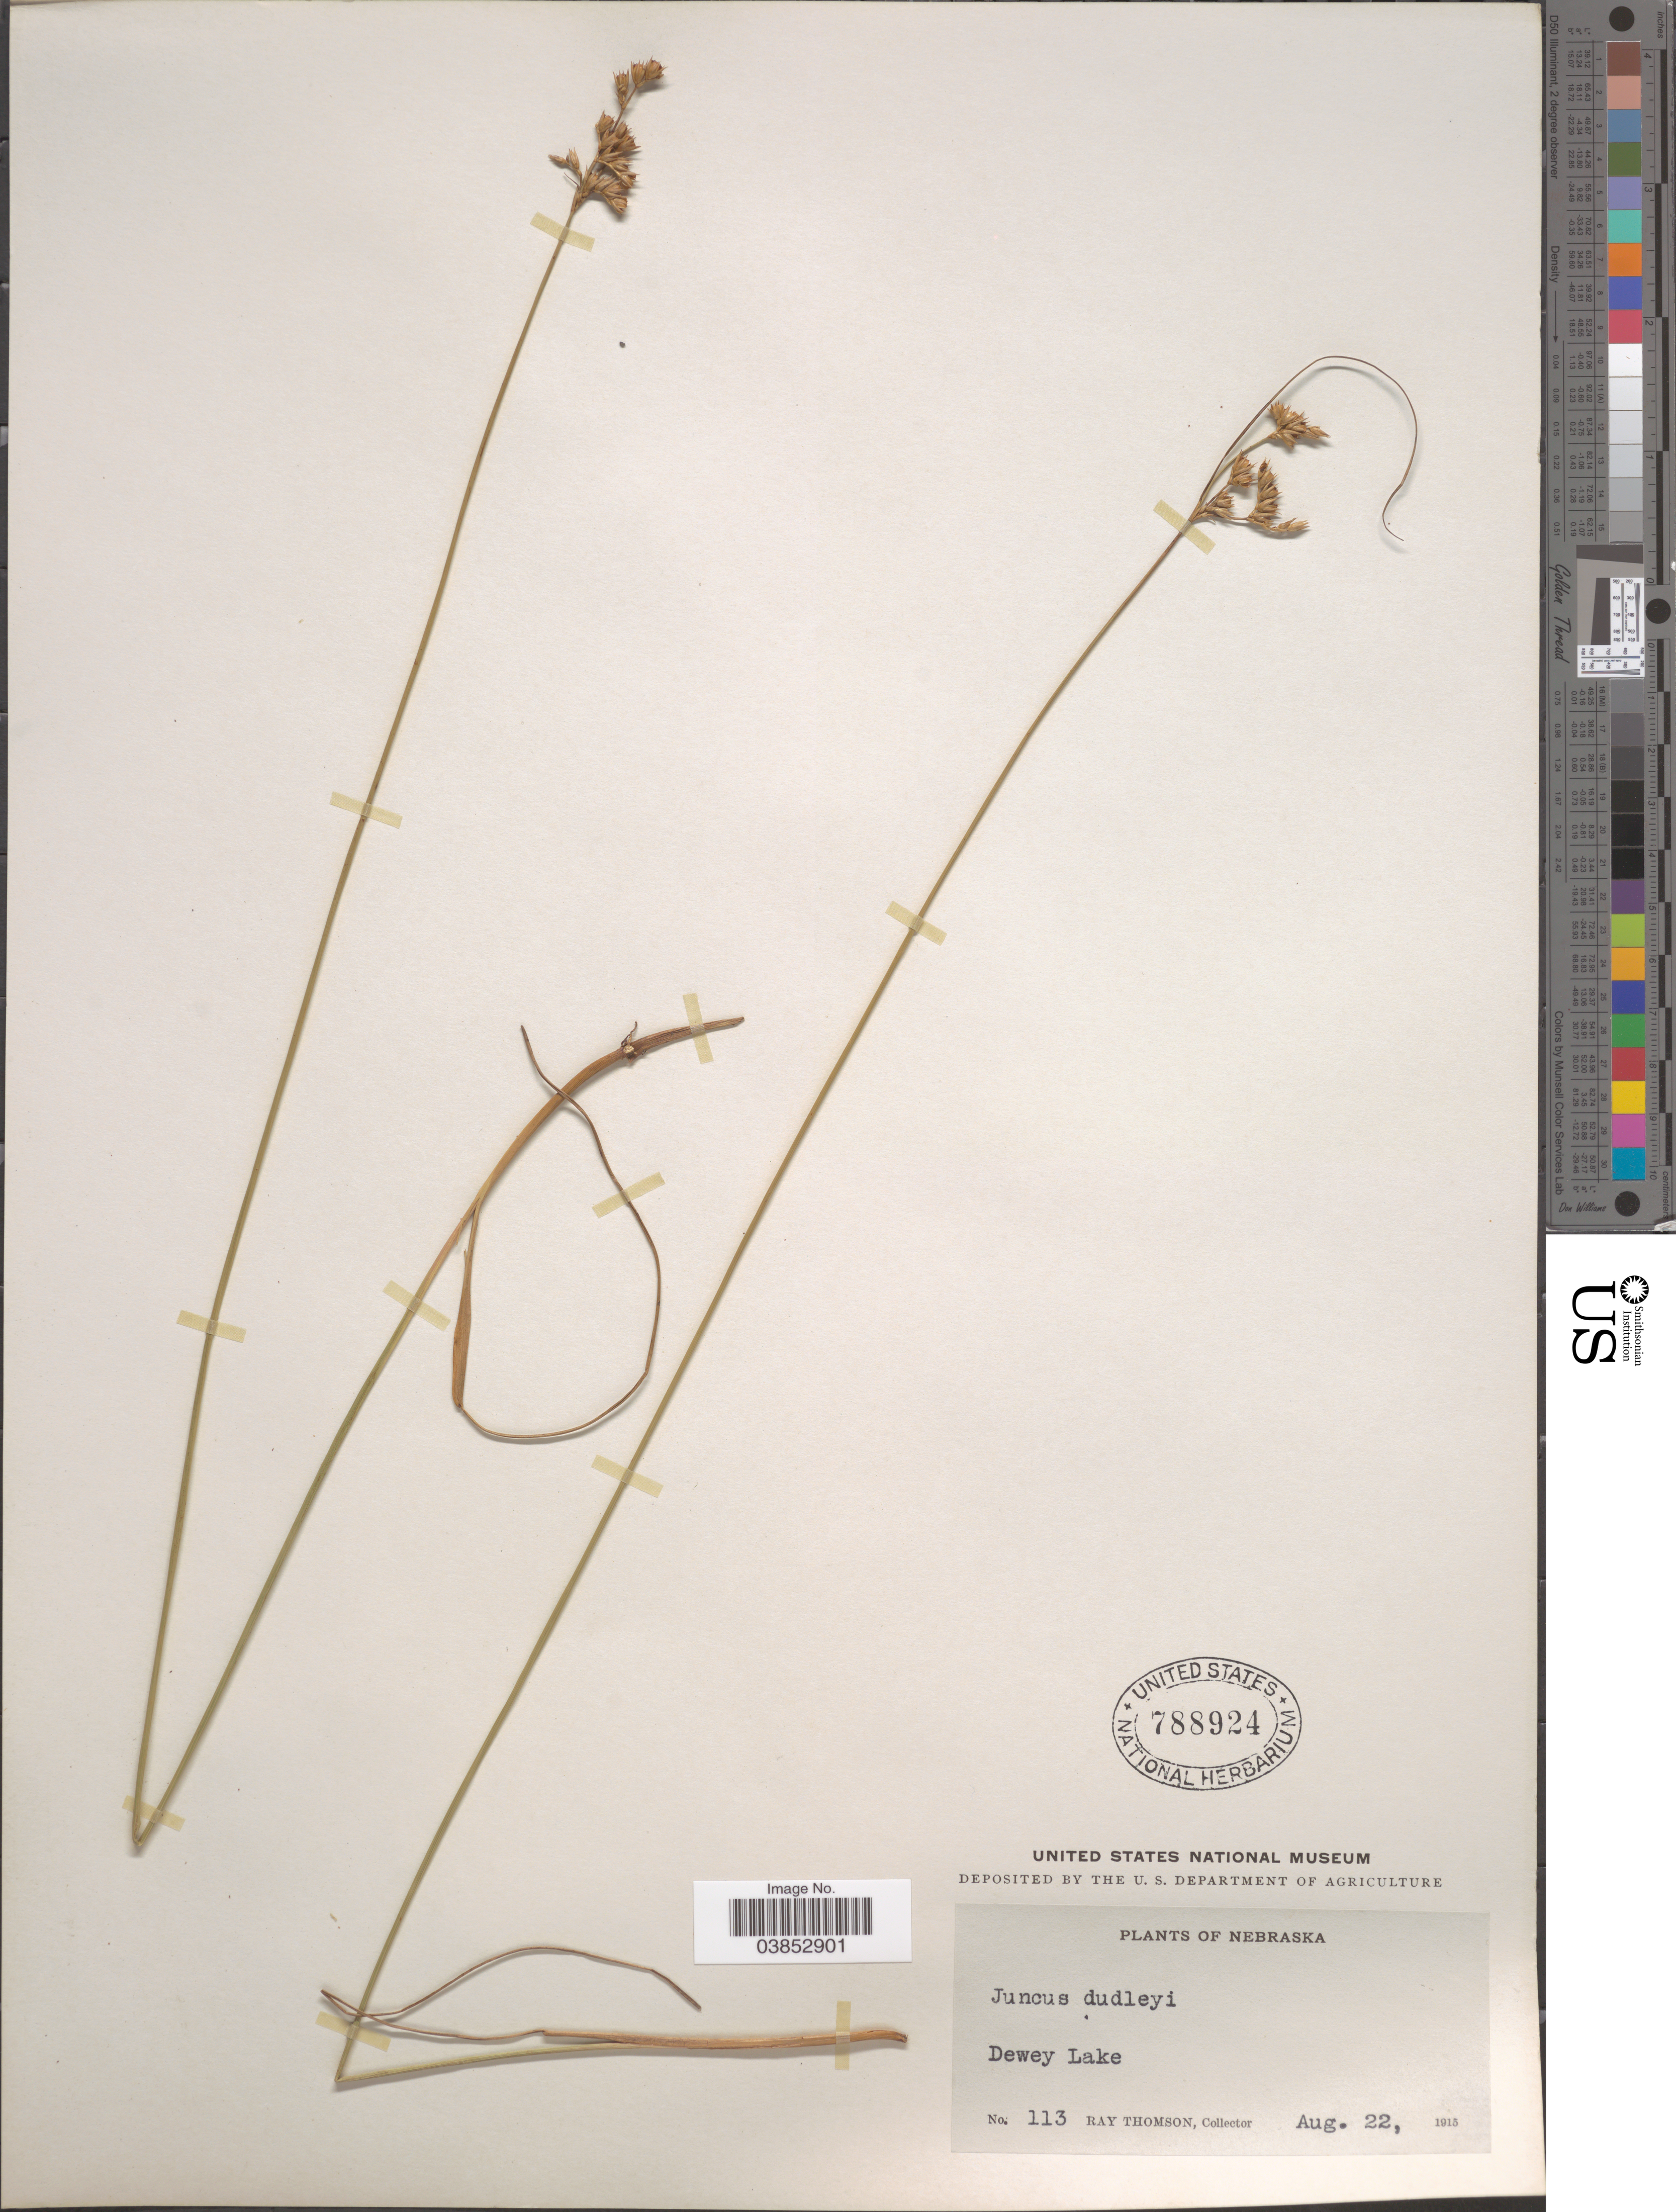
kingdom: Plantae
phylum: Tracheophyta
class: Liliopsida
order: Poales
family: Juncaceae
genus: Juncus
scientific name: Juncus dudleyi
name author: Wiegand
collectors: R. Thomson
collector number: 113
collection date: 1915-08-22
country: United States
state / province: Nebraska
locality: Dewey Lake.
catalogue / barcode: US 788924